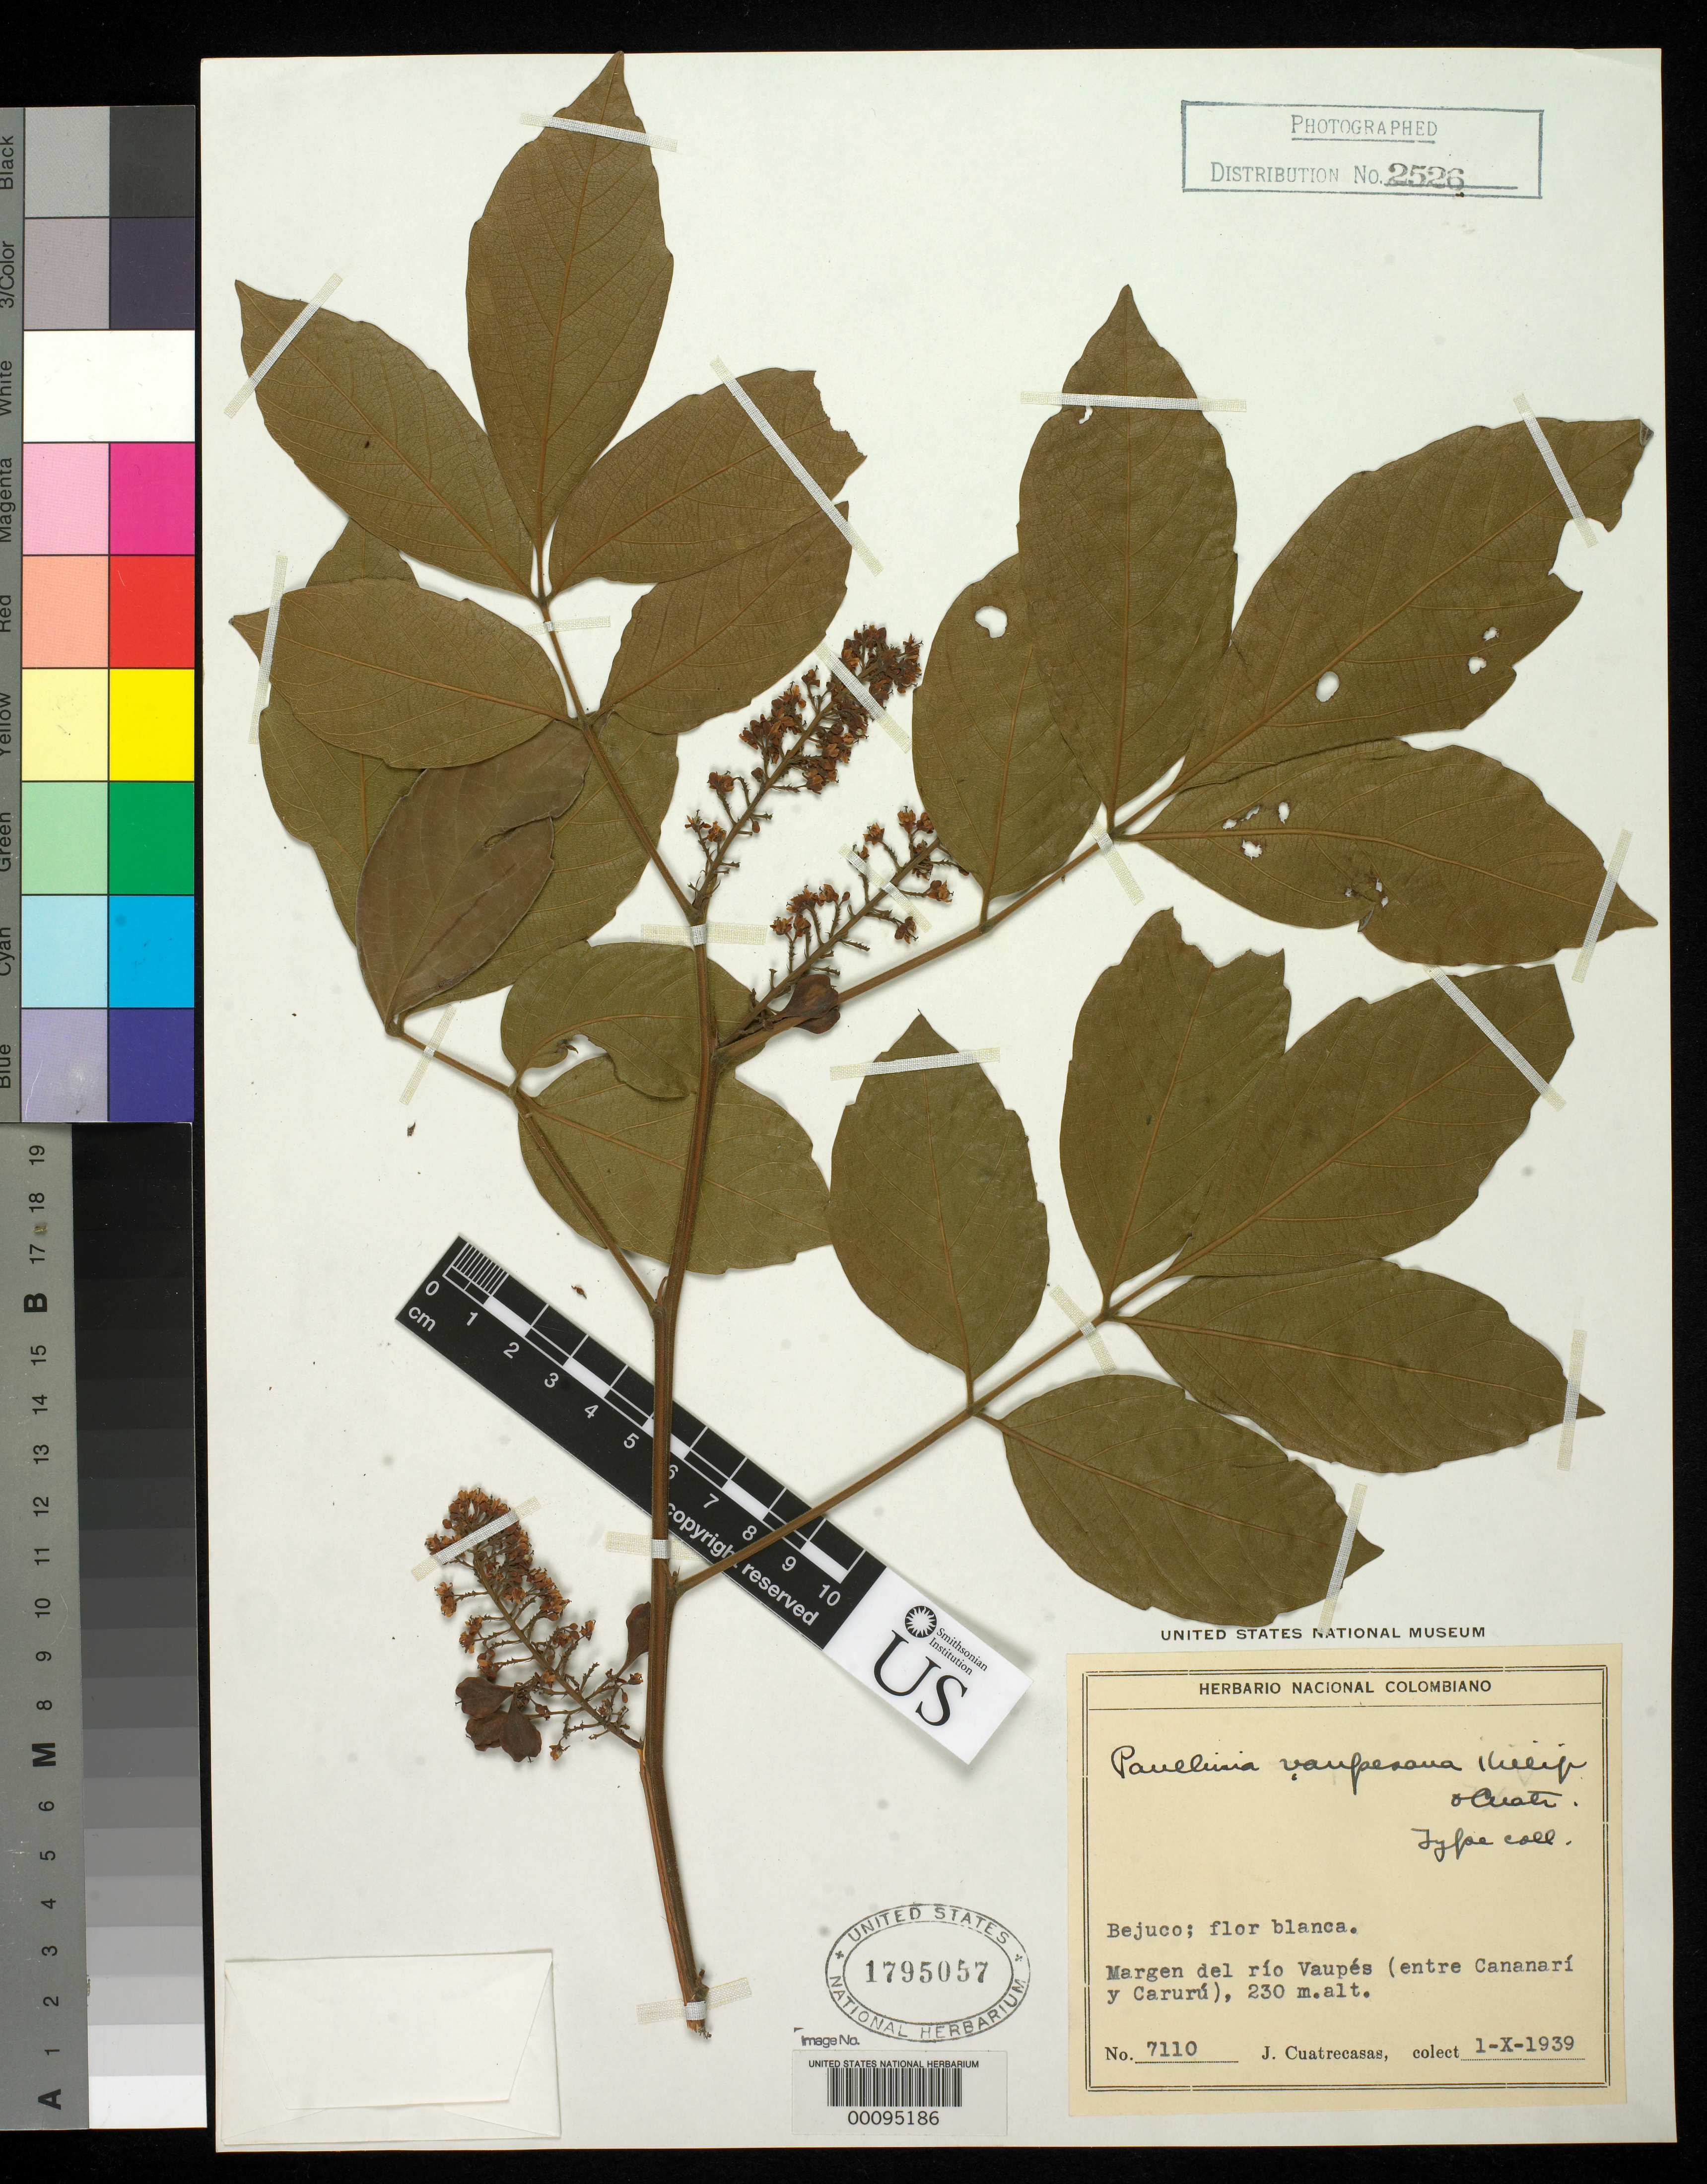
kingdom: Plantae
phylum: Tracheophyta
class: Magnoliopsida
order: Sapindales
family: Sapindaceae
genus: Paullinia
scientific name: Paullinia vaupesana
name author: Killip & Cuatrec.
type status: Isotype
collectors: J. Cuatrecasas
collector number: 7110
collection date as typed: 01 Oct 1939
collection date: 1939-10-01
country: Colombia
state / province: Vaupés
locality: Rio Vaupes, between Cananari and Caruru.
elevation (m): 240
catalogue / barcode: US 1795057